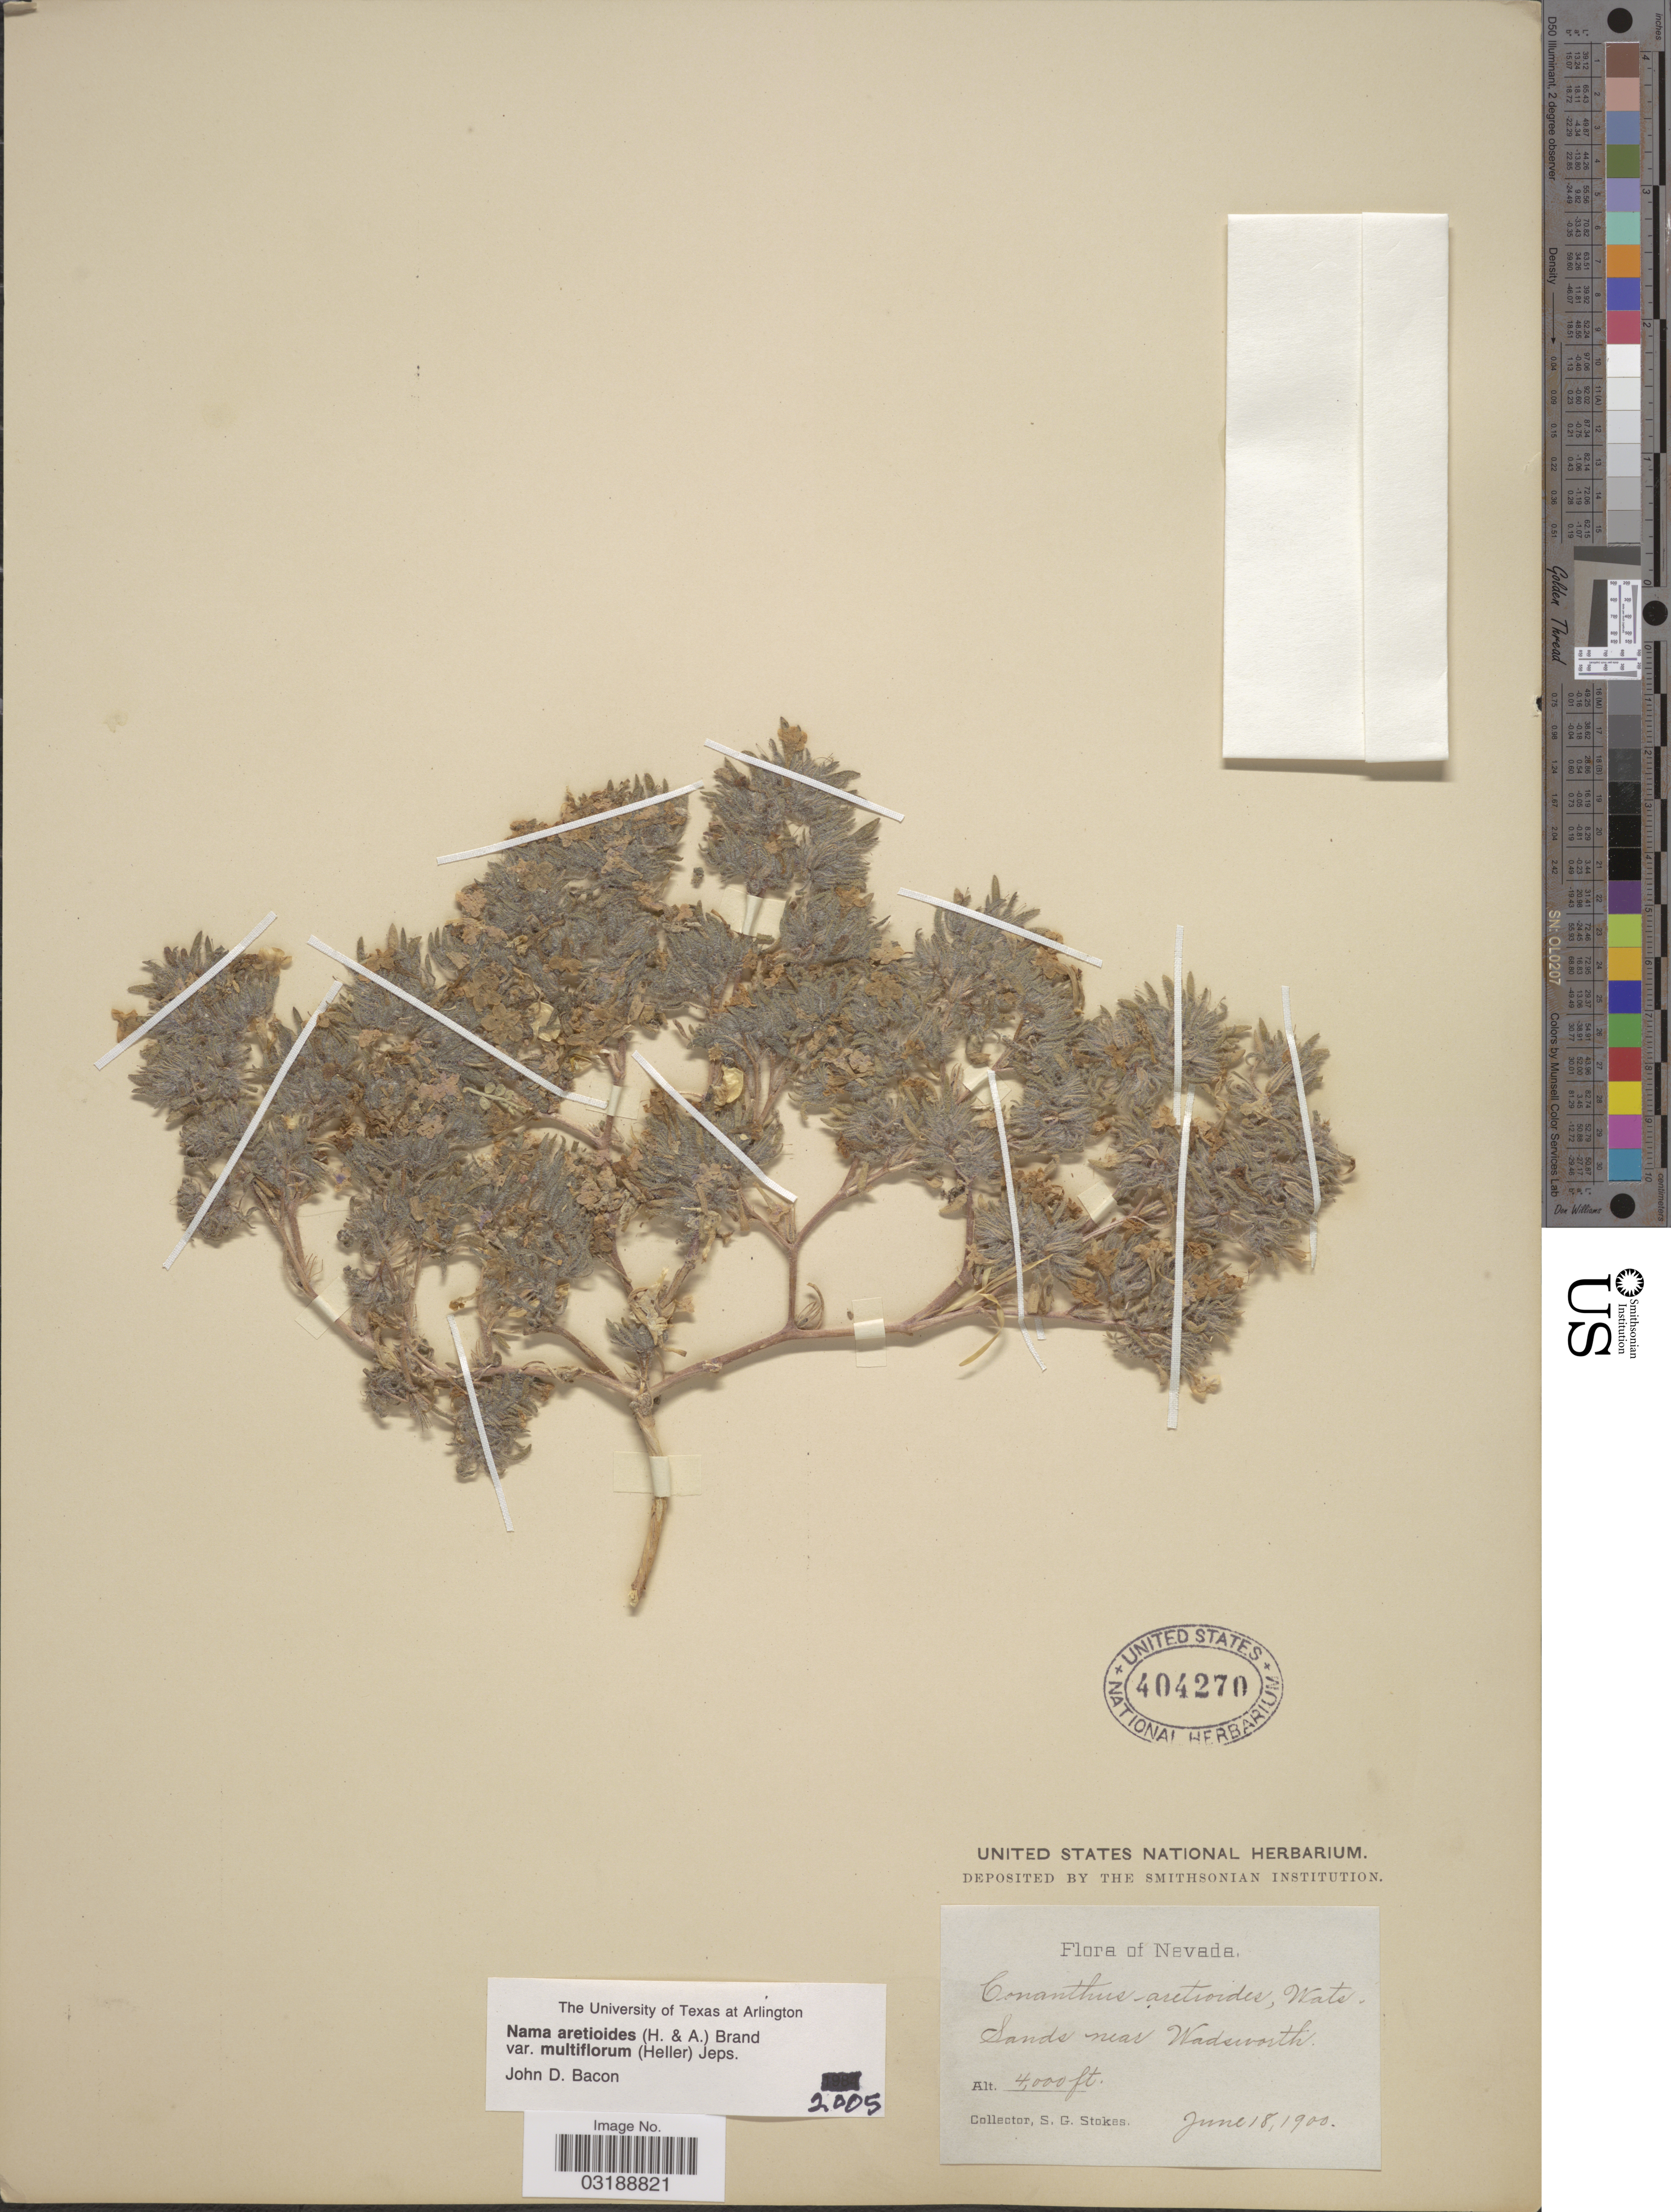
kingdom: Plantae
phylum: Tracheophyta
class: Magnoliopsida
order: Boraginales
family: Namaceae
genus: Nama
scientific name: Nama aretioides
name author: (Hook. & Arn.) Brand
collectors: S. G. Stokes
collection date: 1900-06-18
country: United States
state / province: Nevada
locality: Sands near Wadsworth.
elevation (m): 1219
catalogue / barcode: US 404270